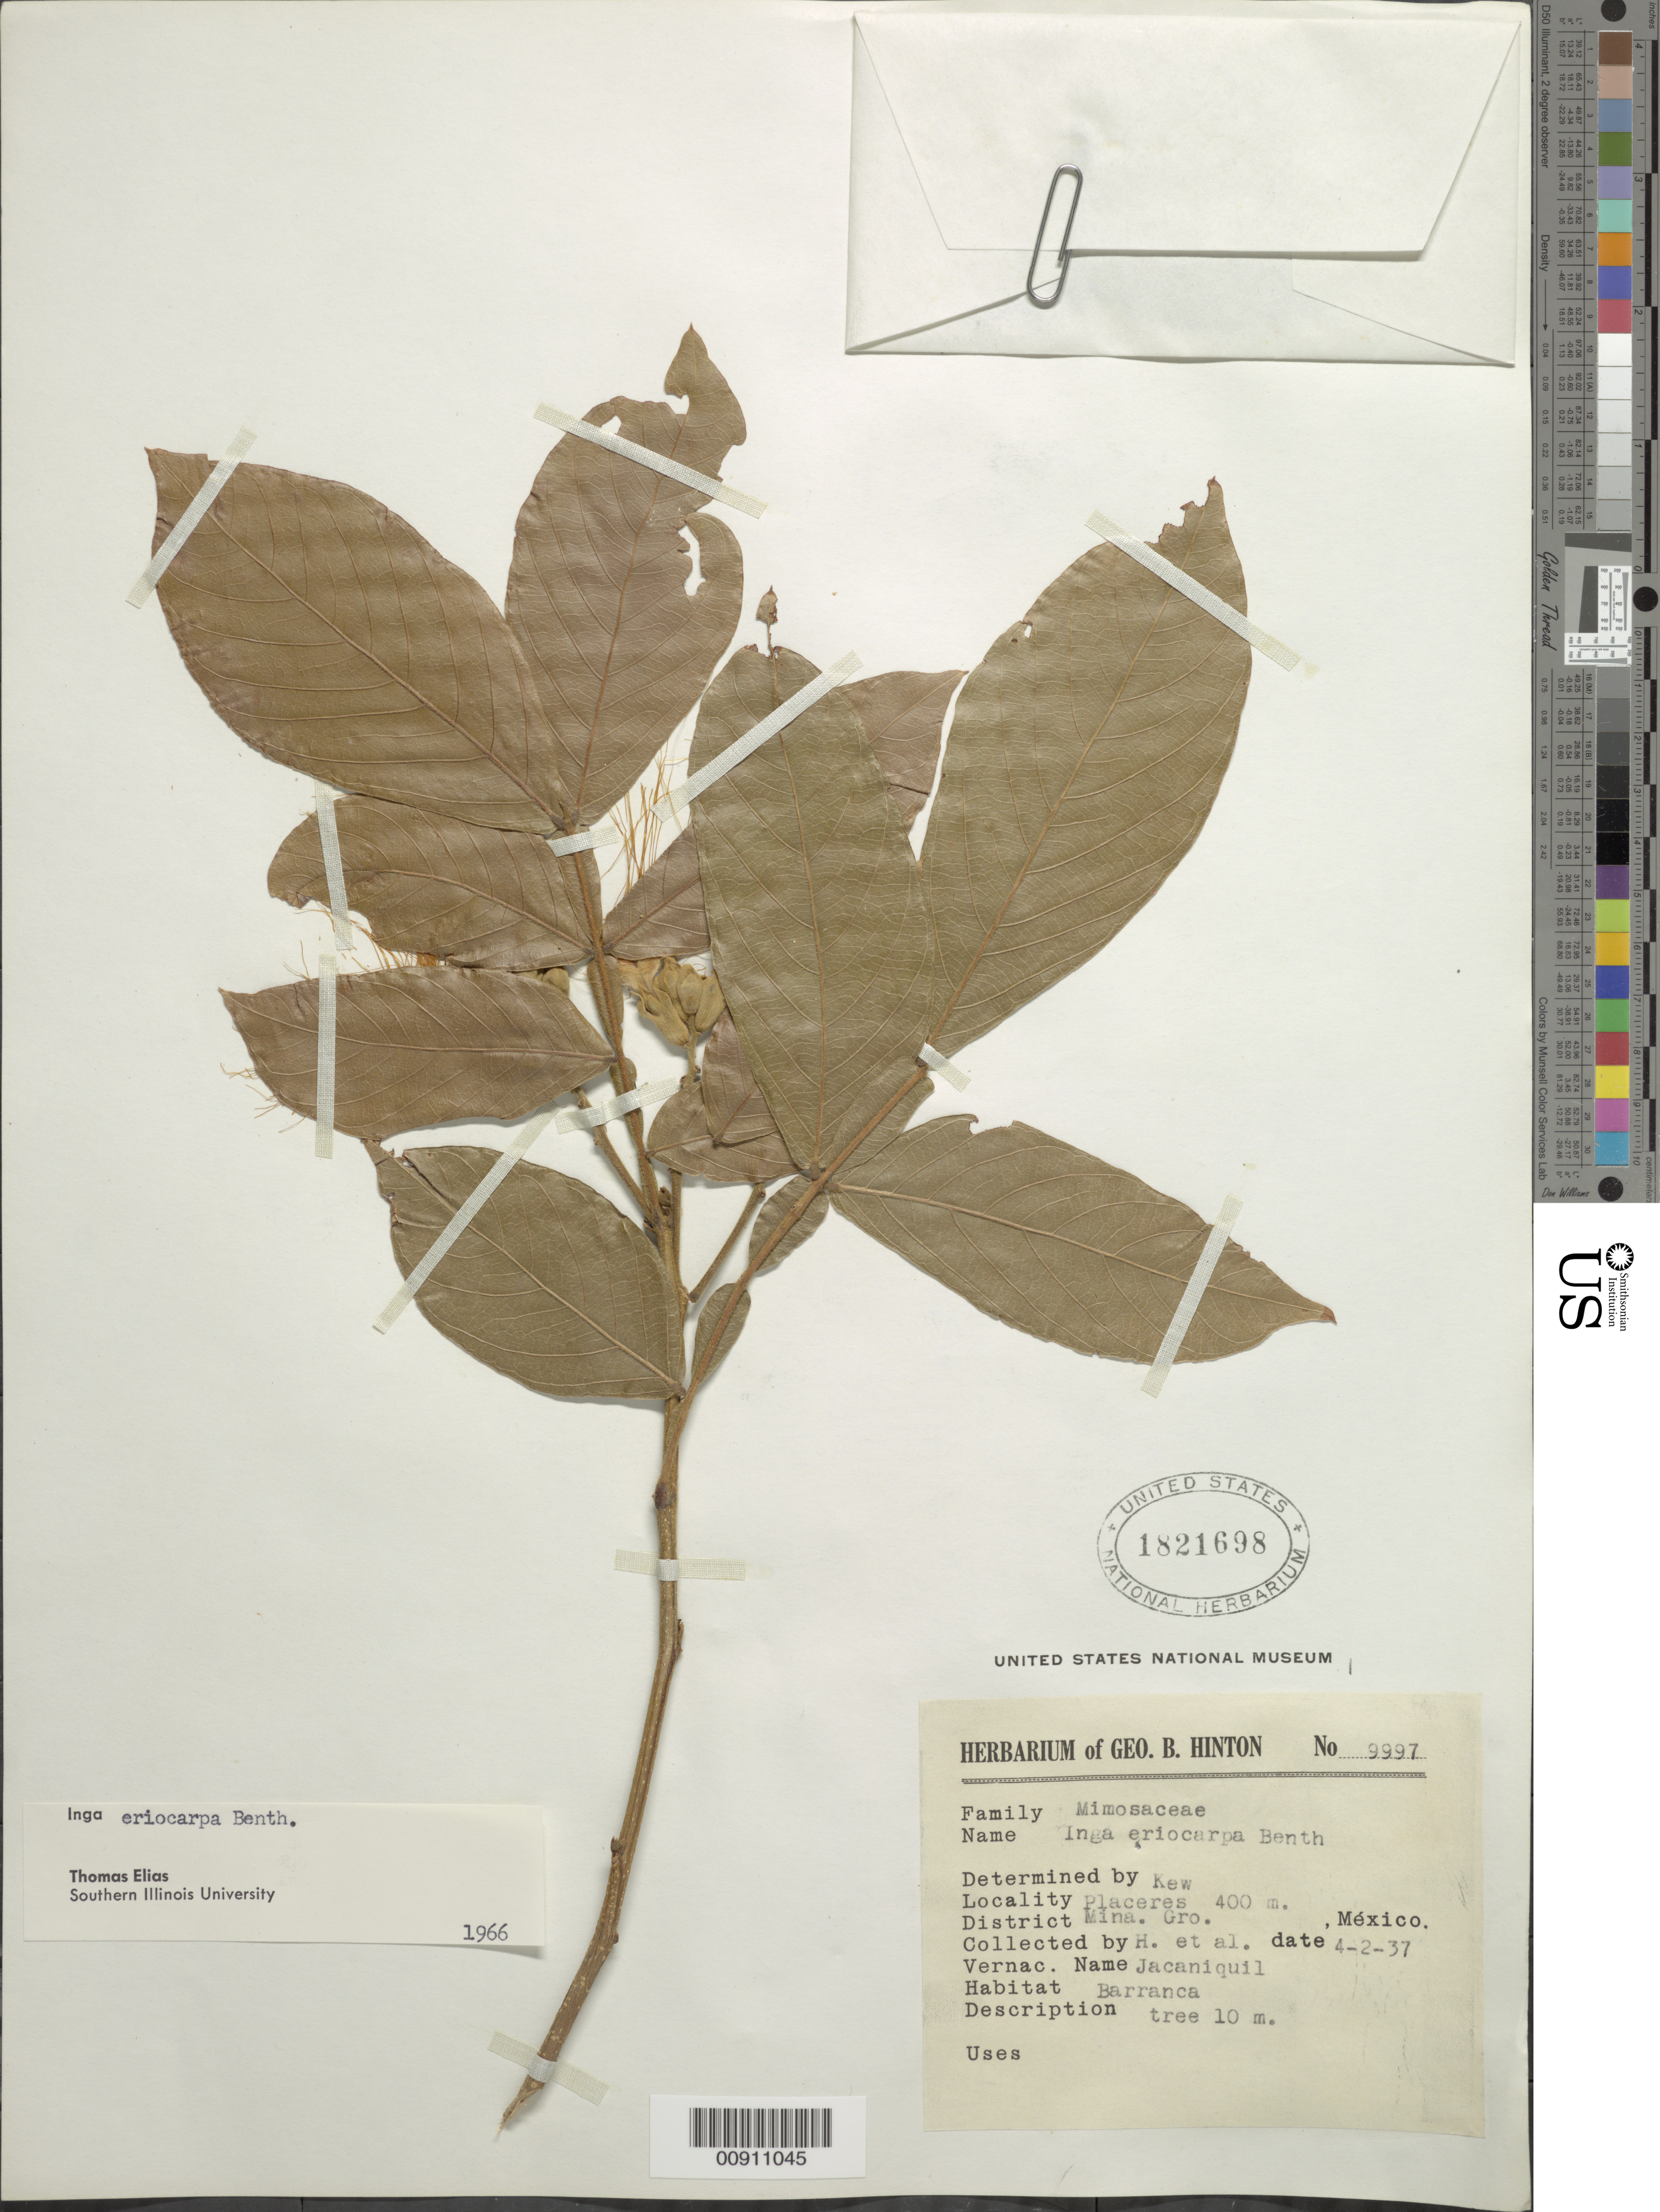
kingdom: Plantae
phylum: Tracheophyta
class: Magnoliopsida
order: Fabales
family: Fabaceae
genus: Inga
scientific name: Inga vera subsp. eriocarpa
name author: (Benth.) J. León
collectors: G. B. Hinton & et al.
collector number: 9997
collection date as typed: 02 Apr 1937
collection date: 1937-04-02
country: Mexico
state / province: Guerrero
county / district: Mina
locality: Placeres, District Mina, Guerrero.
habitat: Barranca.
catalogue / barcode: US 1821698